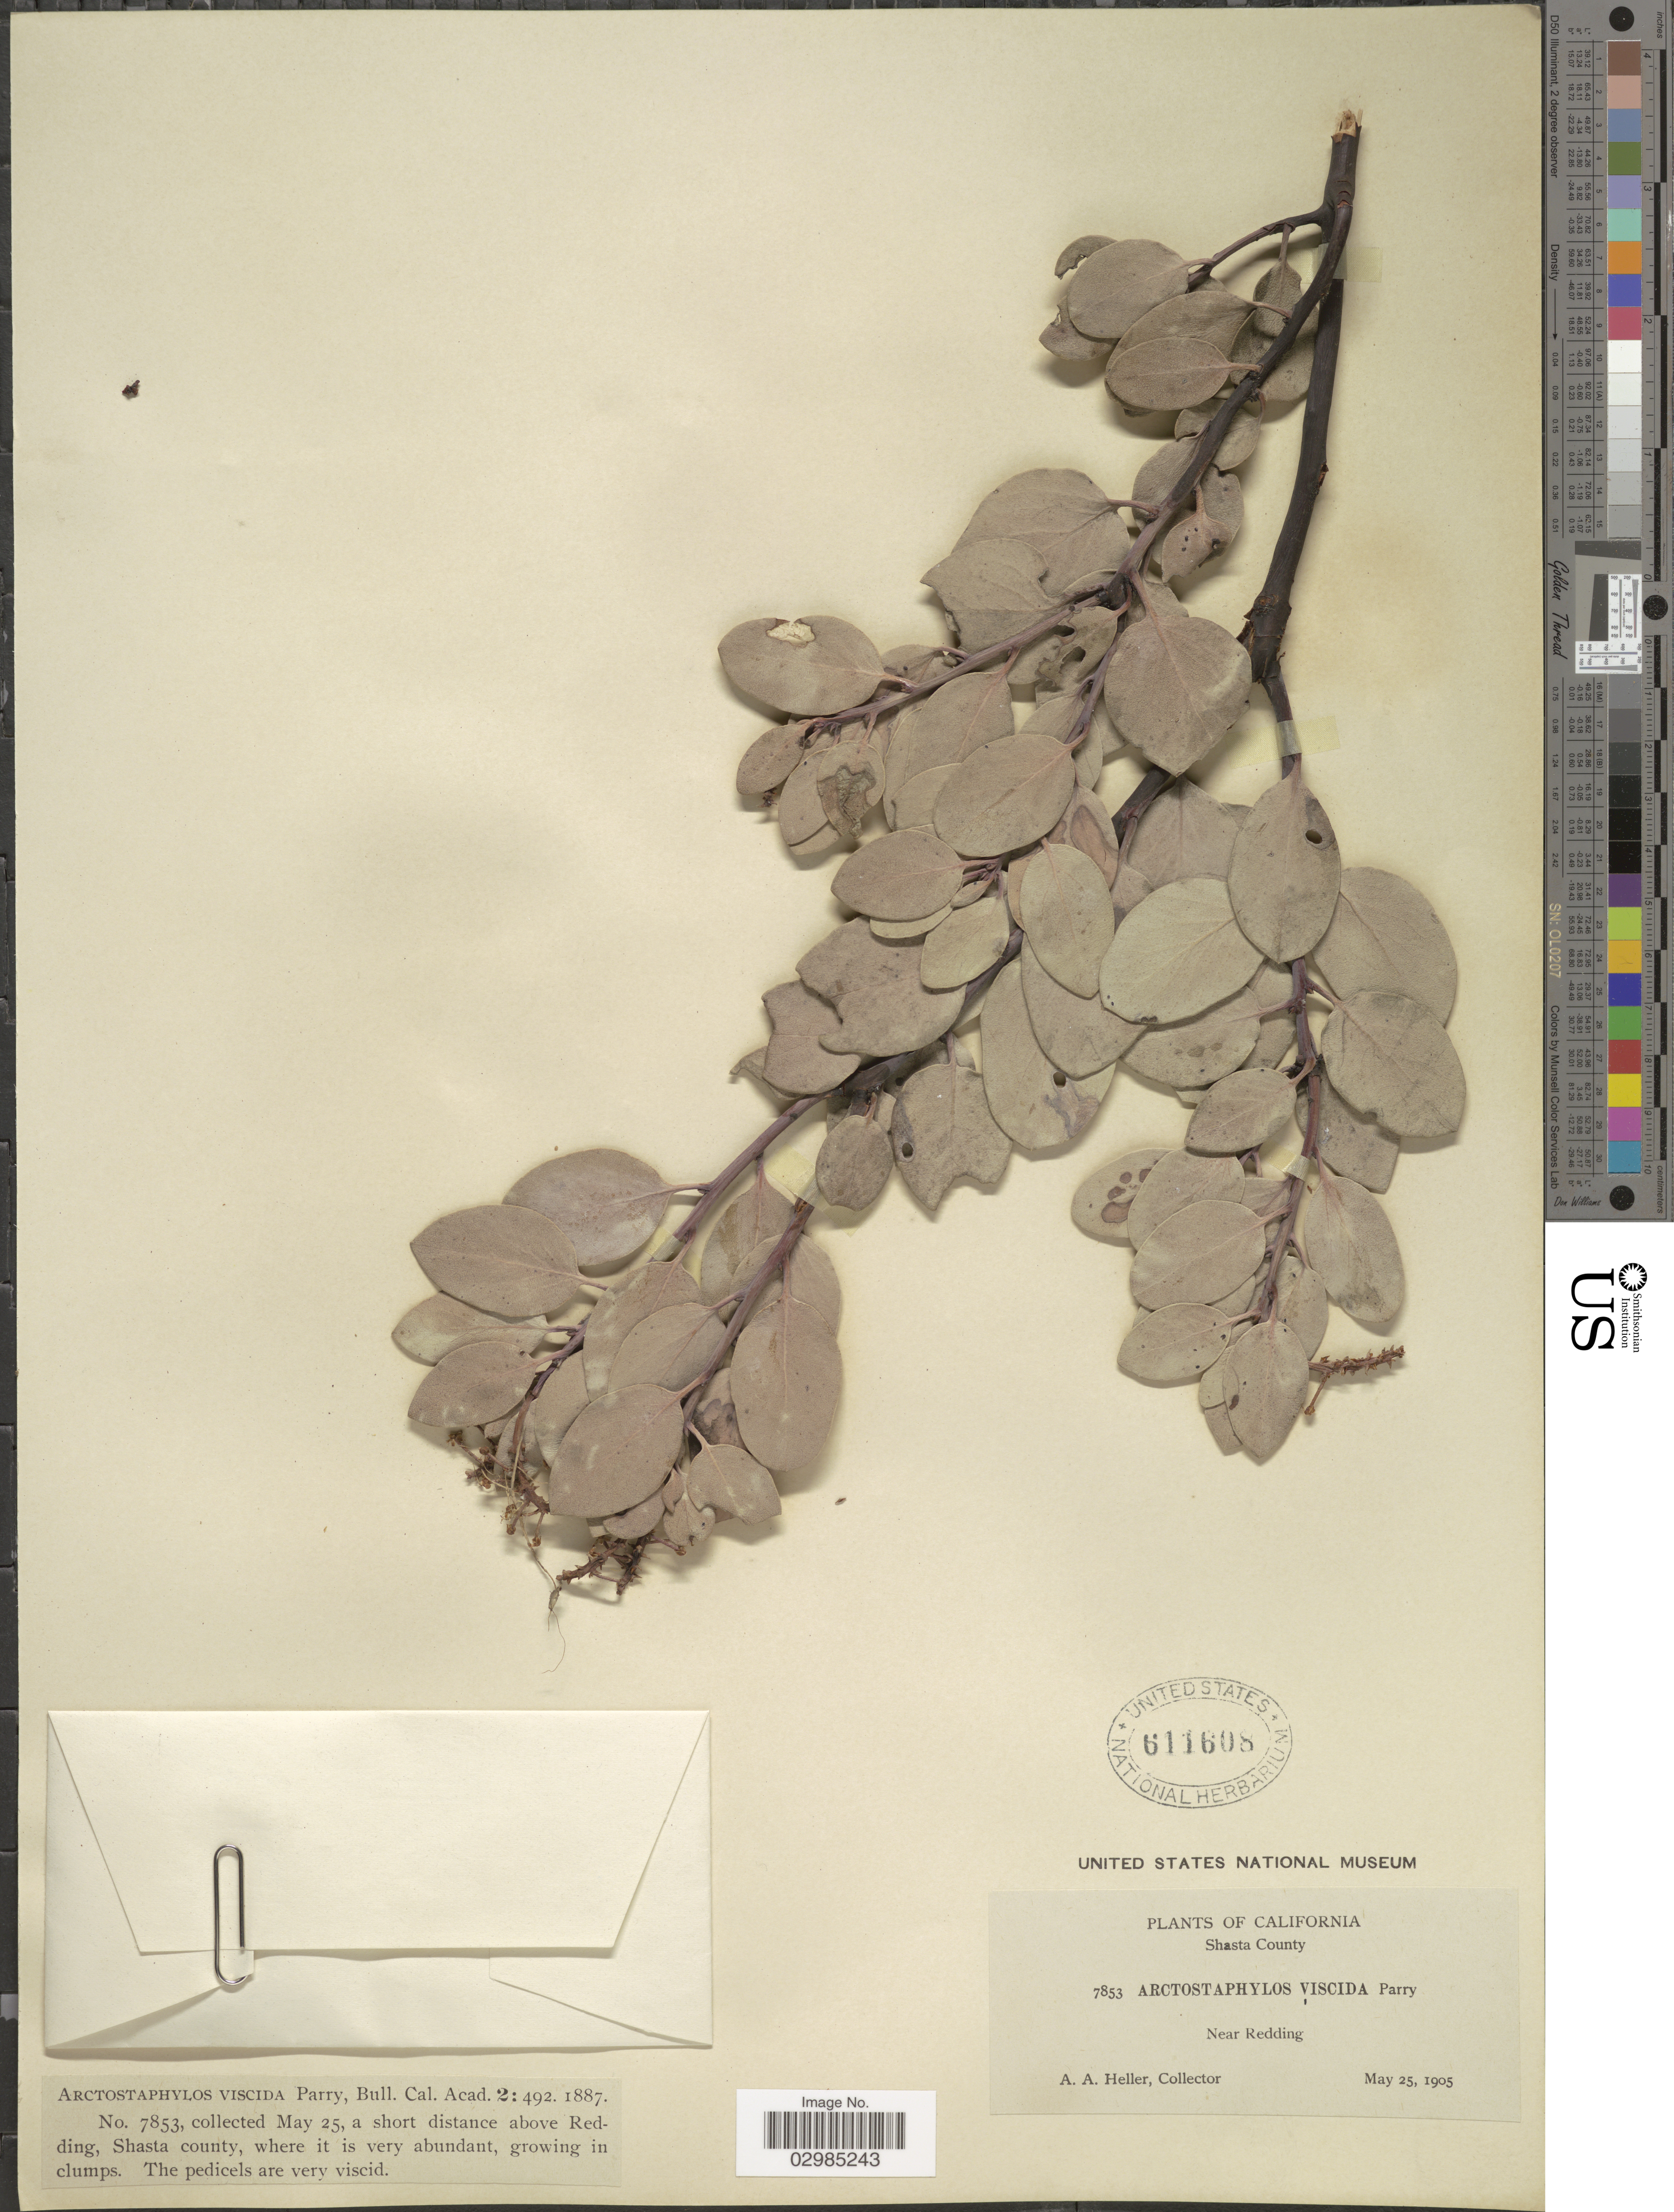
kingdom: Plantae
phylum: Tracheophyta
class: Magnoliopsida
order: Ericales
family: Ericaceae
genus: Arctostaphylos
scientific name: Arctostaphylos viscida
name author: Parry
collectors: A. A. Heller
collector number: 7853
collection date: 1905-05-25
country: United States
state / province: California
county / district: Shasta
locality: Shasta County. Near Redding.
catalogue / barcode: US 611608